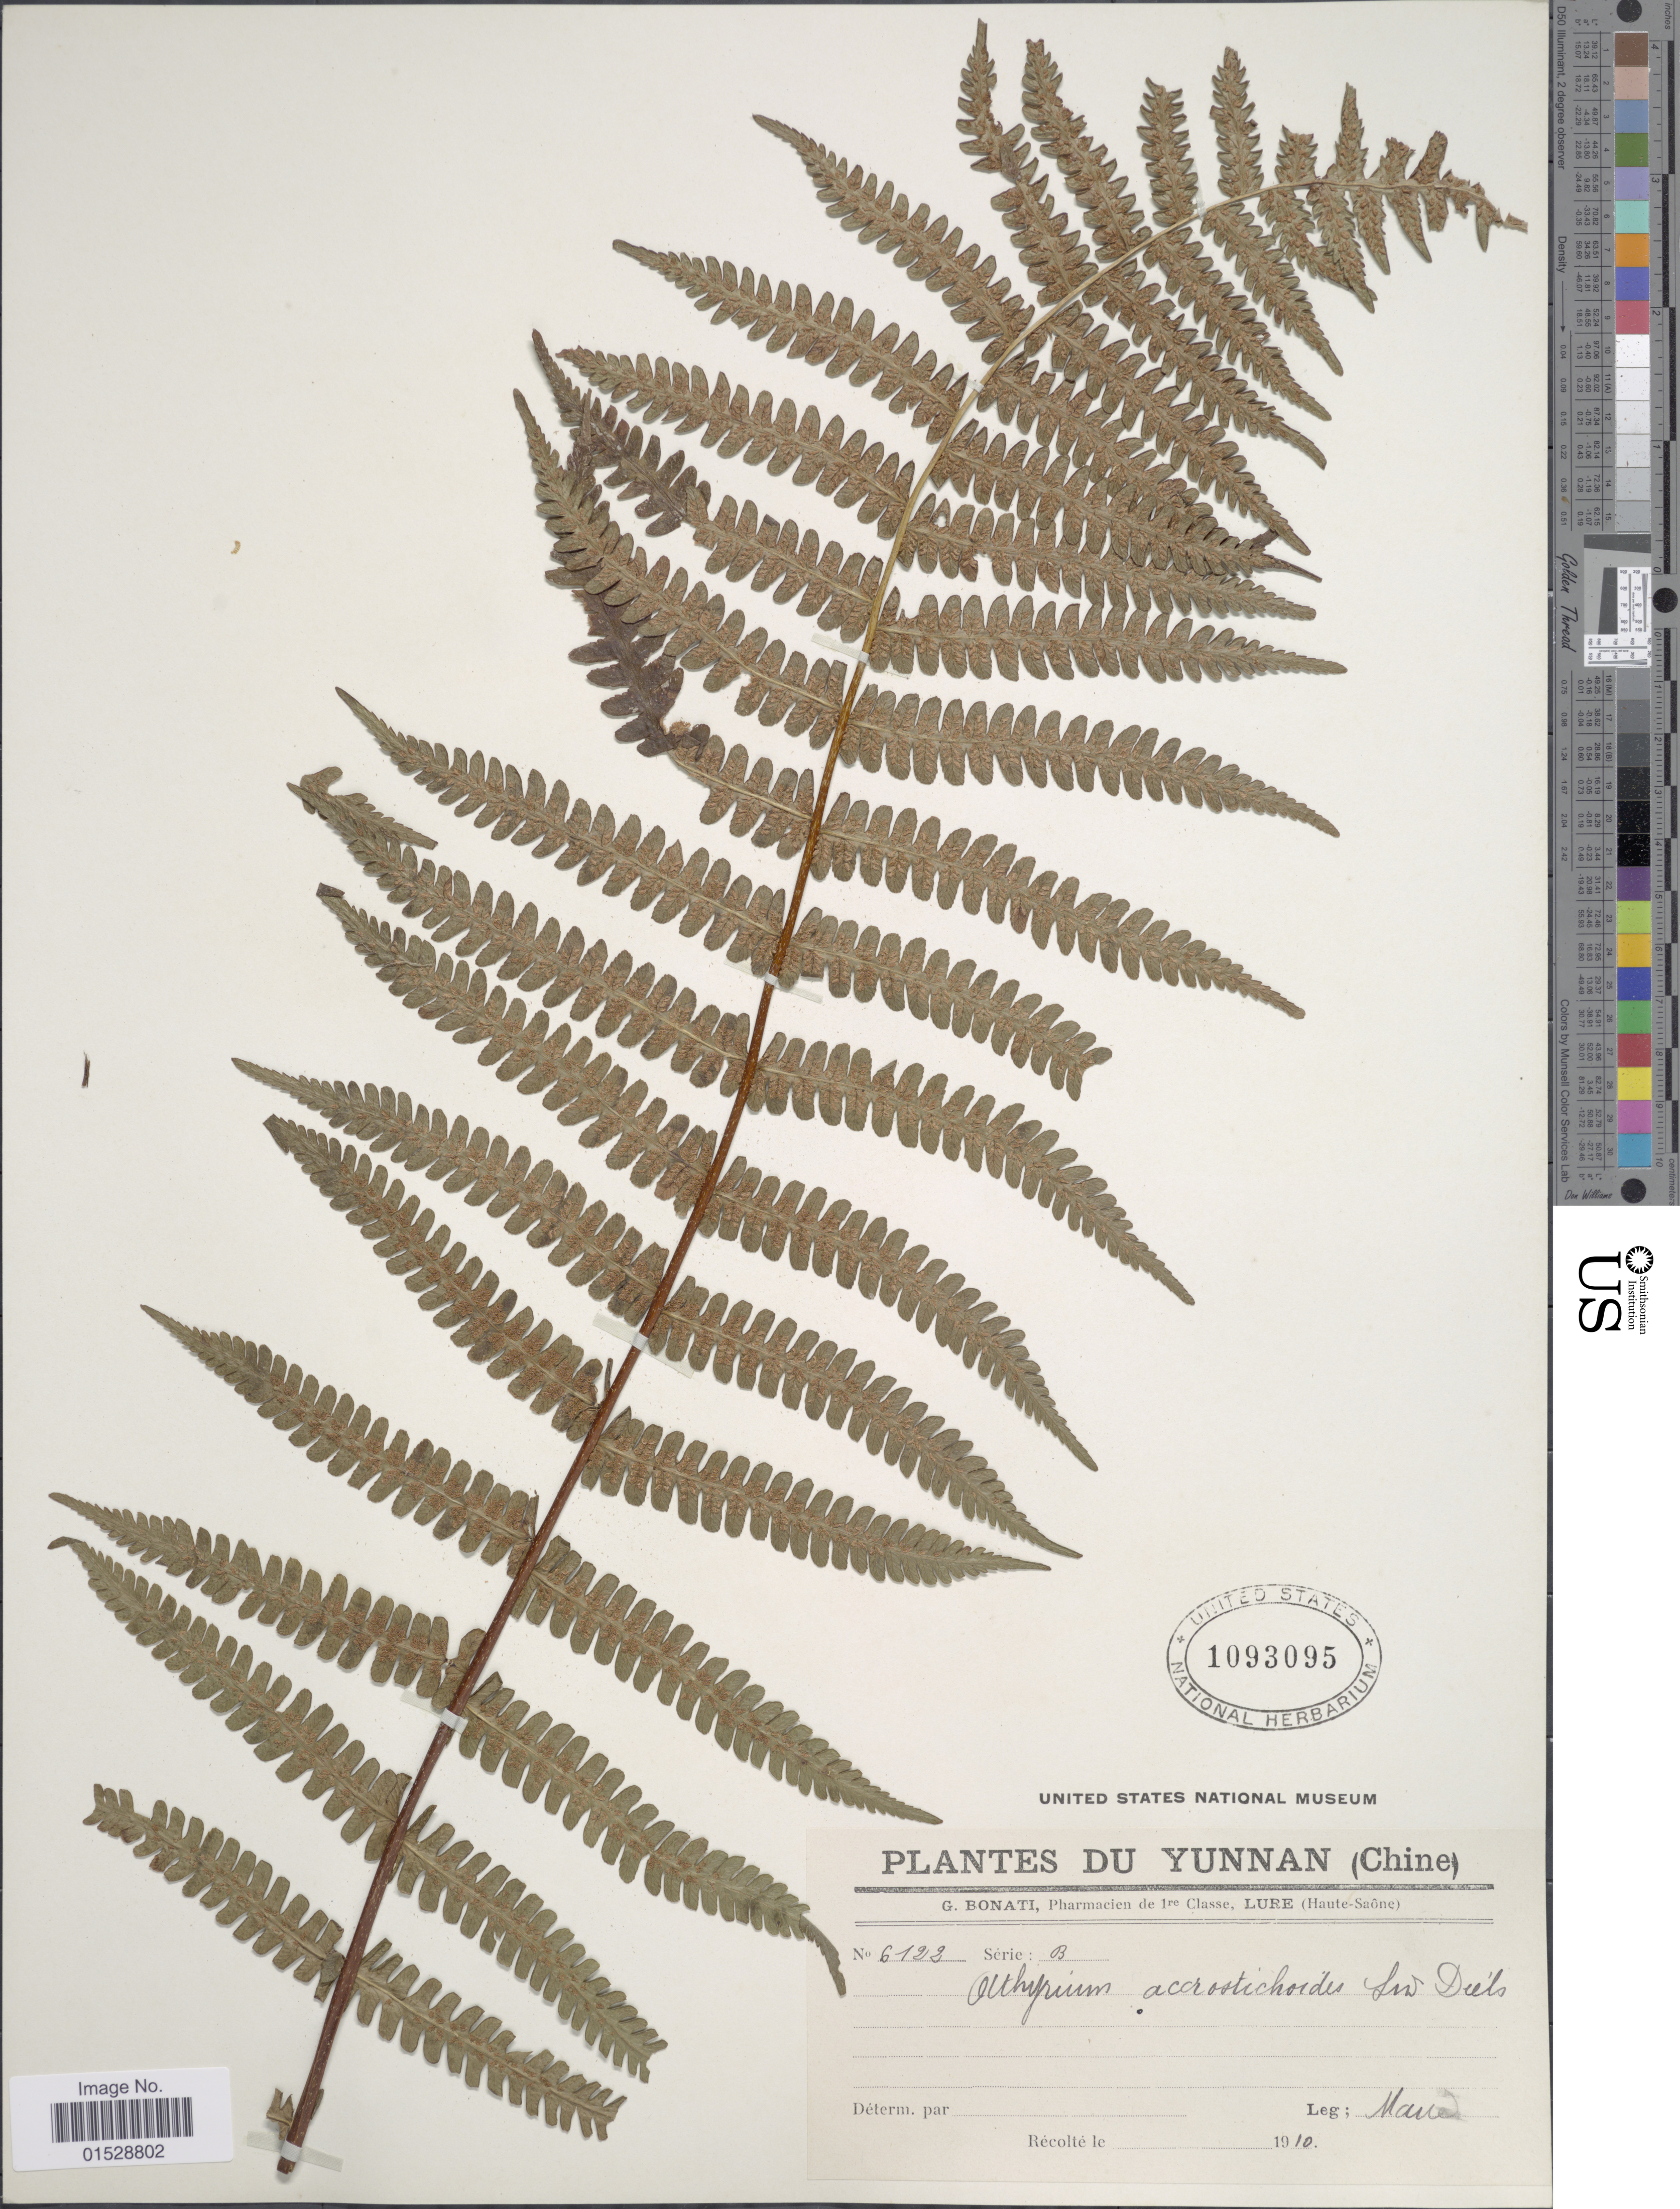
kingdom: Plantae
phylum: Tracheophyta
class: Polypodiopsida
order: Polypodiales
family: Athyriaceae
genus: Deparia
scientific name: Deparia acrostichoides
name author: (Sw.) M. Kato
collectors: Maire, --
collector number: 6123B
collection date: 1910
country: China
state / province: Yunnan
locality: Yunnan (chine)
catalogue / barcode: US 1093095